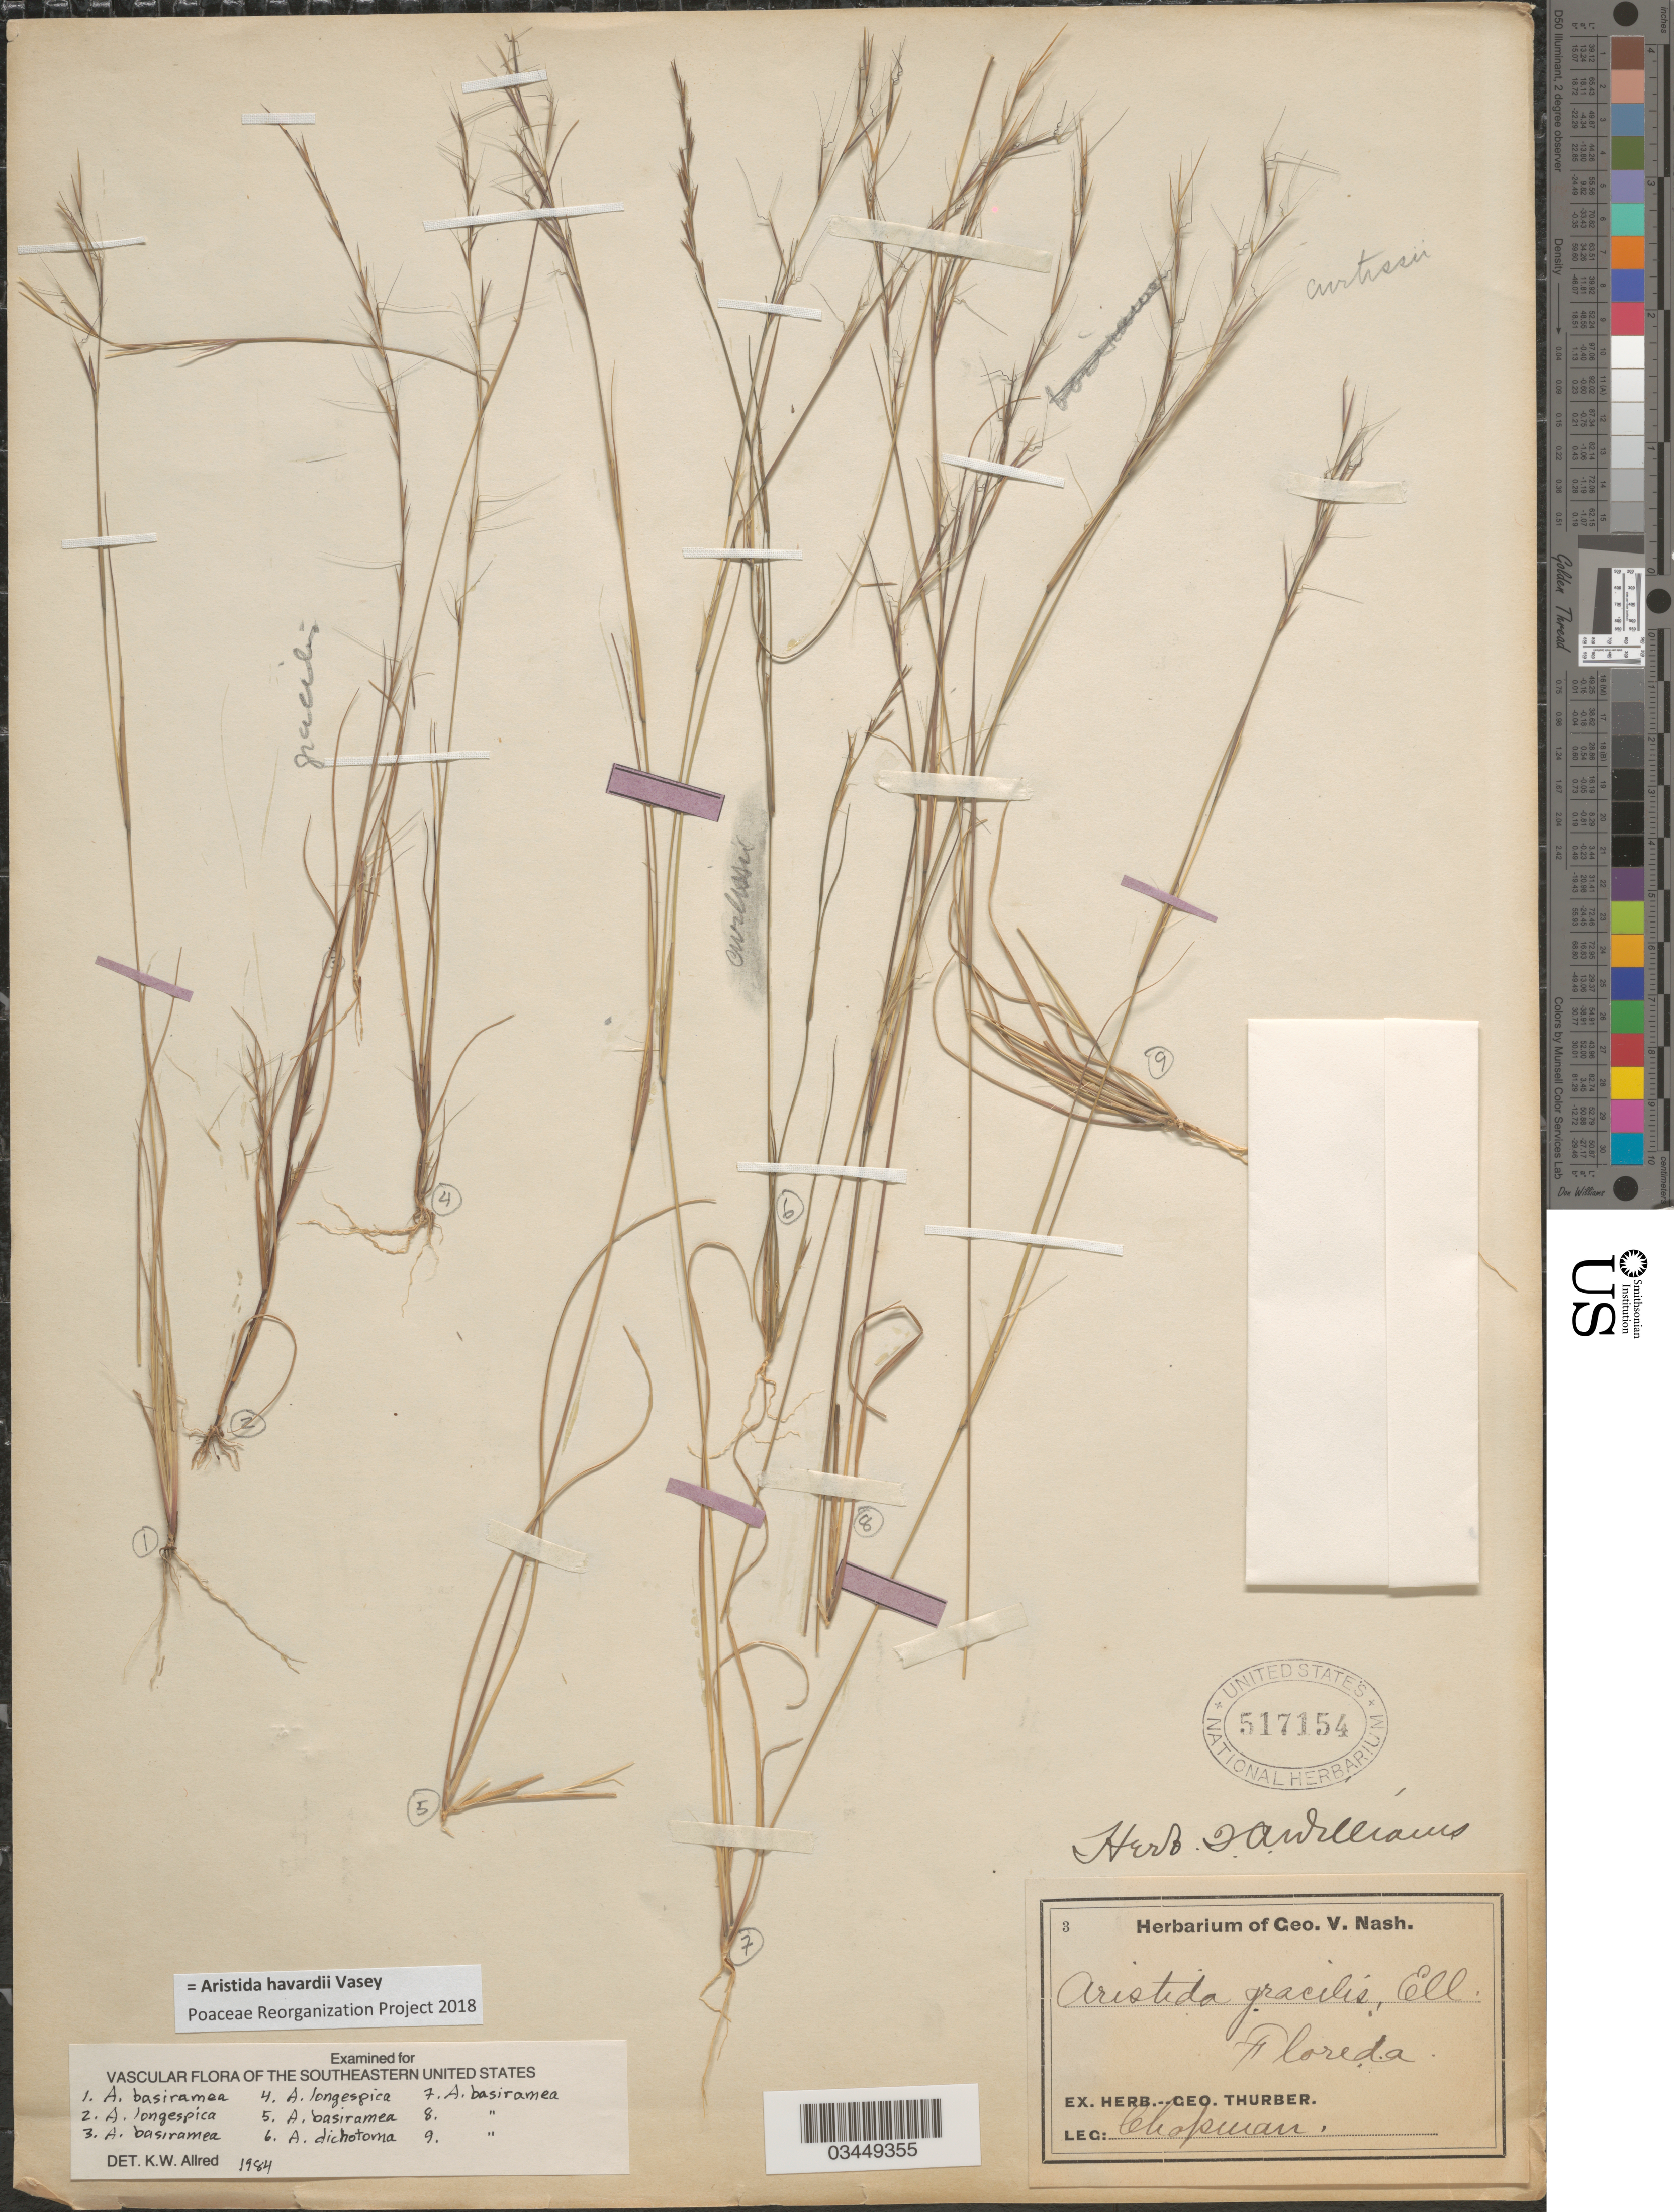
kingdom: Plantae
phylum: Tracheophyta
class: Liliopsida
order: Poales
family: Poaceae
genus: Aristida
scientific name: Aristida havardii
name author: Vasey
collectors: A. Chapman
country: United States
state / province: Florida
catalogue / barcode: US 517154